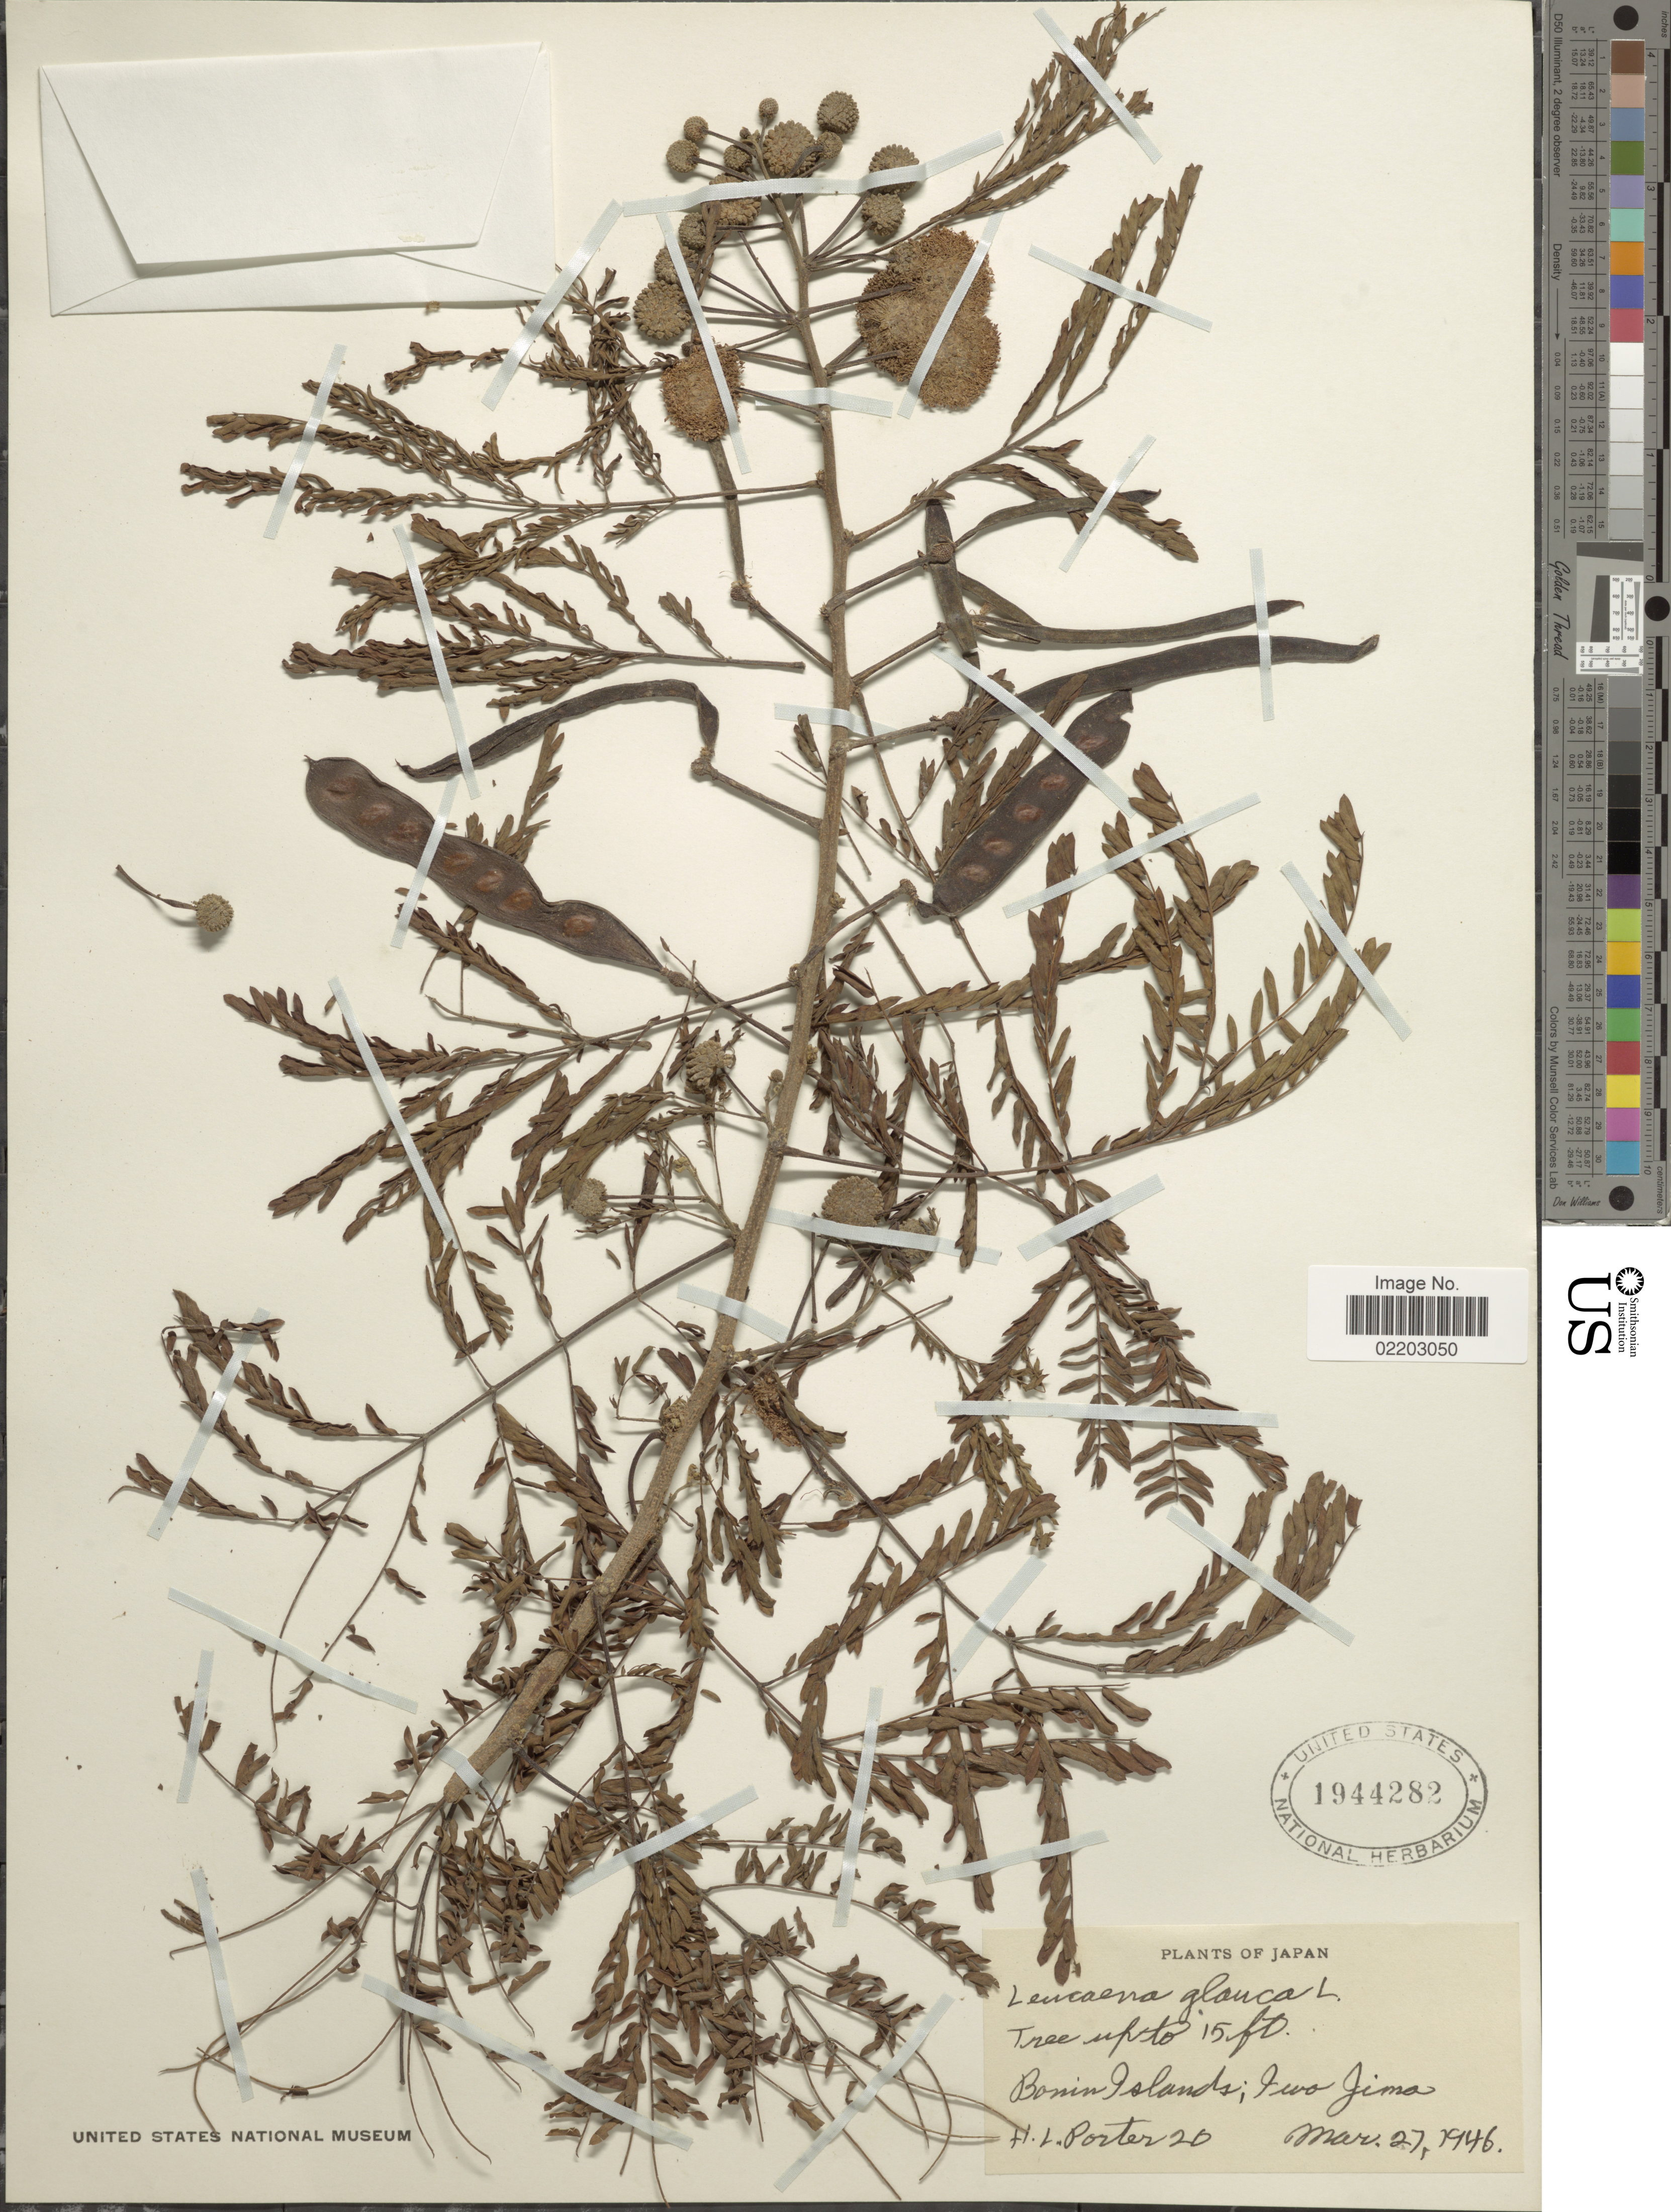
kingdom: Plantae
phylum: Tracheophyta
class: Magnoliopsida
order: Fabales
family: Fabaceae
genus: Leucaena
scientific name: Leucaena leucocephala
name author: (Lam.) de Wit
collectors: H. L. Porter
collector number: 20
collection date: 1946-03-27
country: Japan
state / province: Tokyo, Federal City of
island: Bonin Islands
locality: Japan, Bonin Islands; Iwo Jima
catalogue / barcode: US 1944282